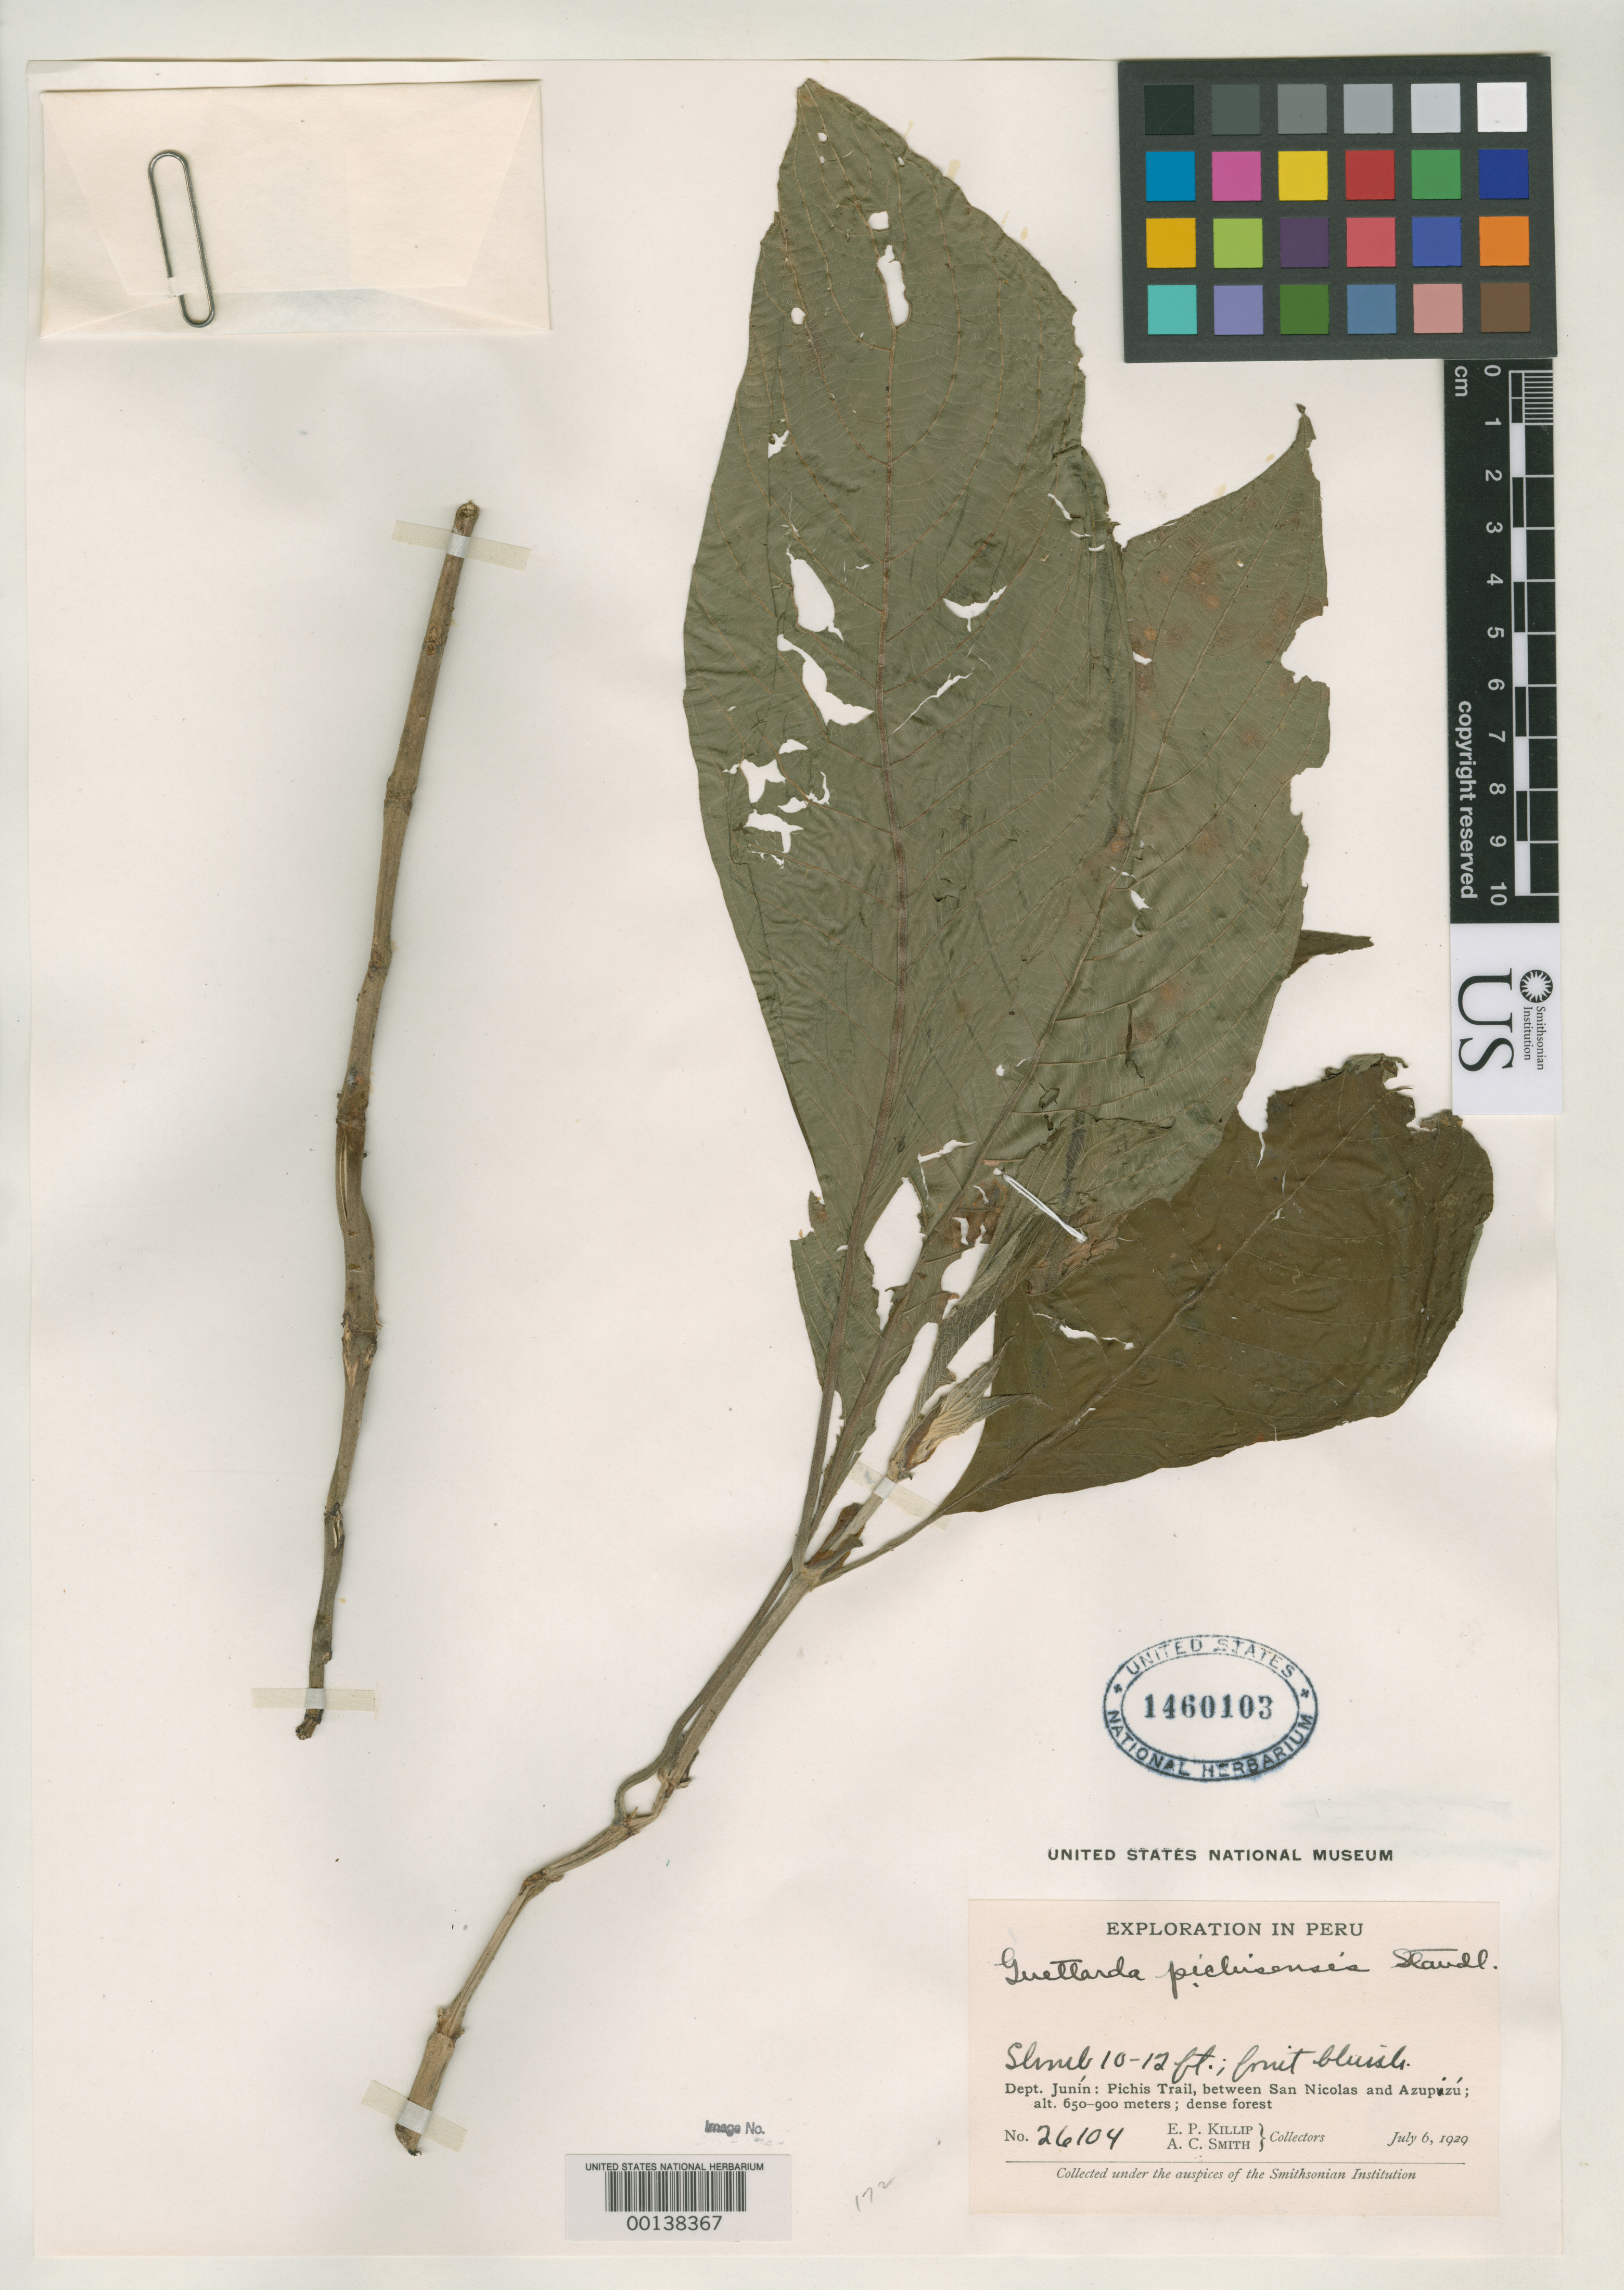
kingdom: Plantae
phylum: Tracheophyta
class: Magnoliopsida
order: Gentianales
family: Rubiaceae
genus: Guettarda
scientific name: Guettarda pichisensis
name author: Standl.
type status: Isotype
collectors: E. P. Killip & A. C. Smith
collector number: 26104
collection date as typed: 06 Jul 1929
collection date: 1929-07-06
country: Peru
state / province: Junín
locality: Pichis Trail between San Nicolas and Azupuzu.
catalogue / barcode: US 1460103